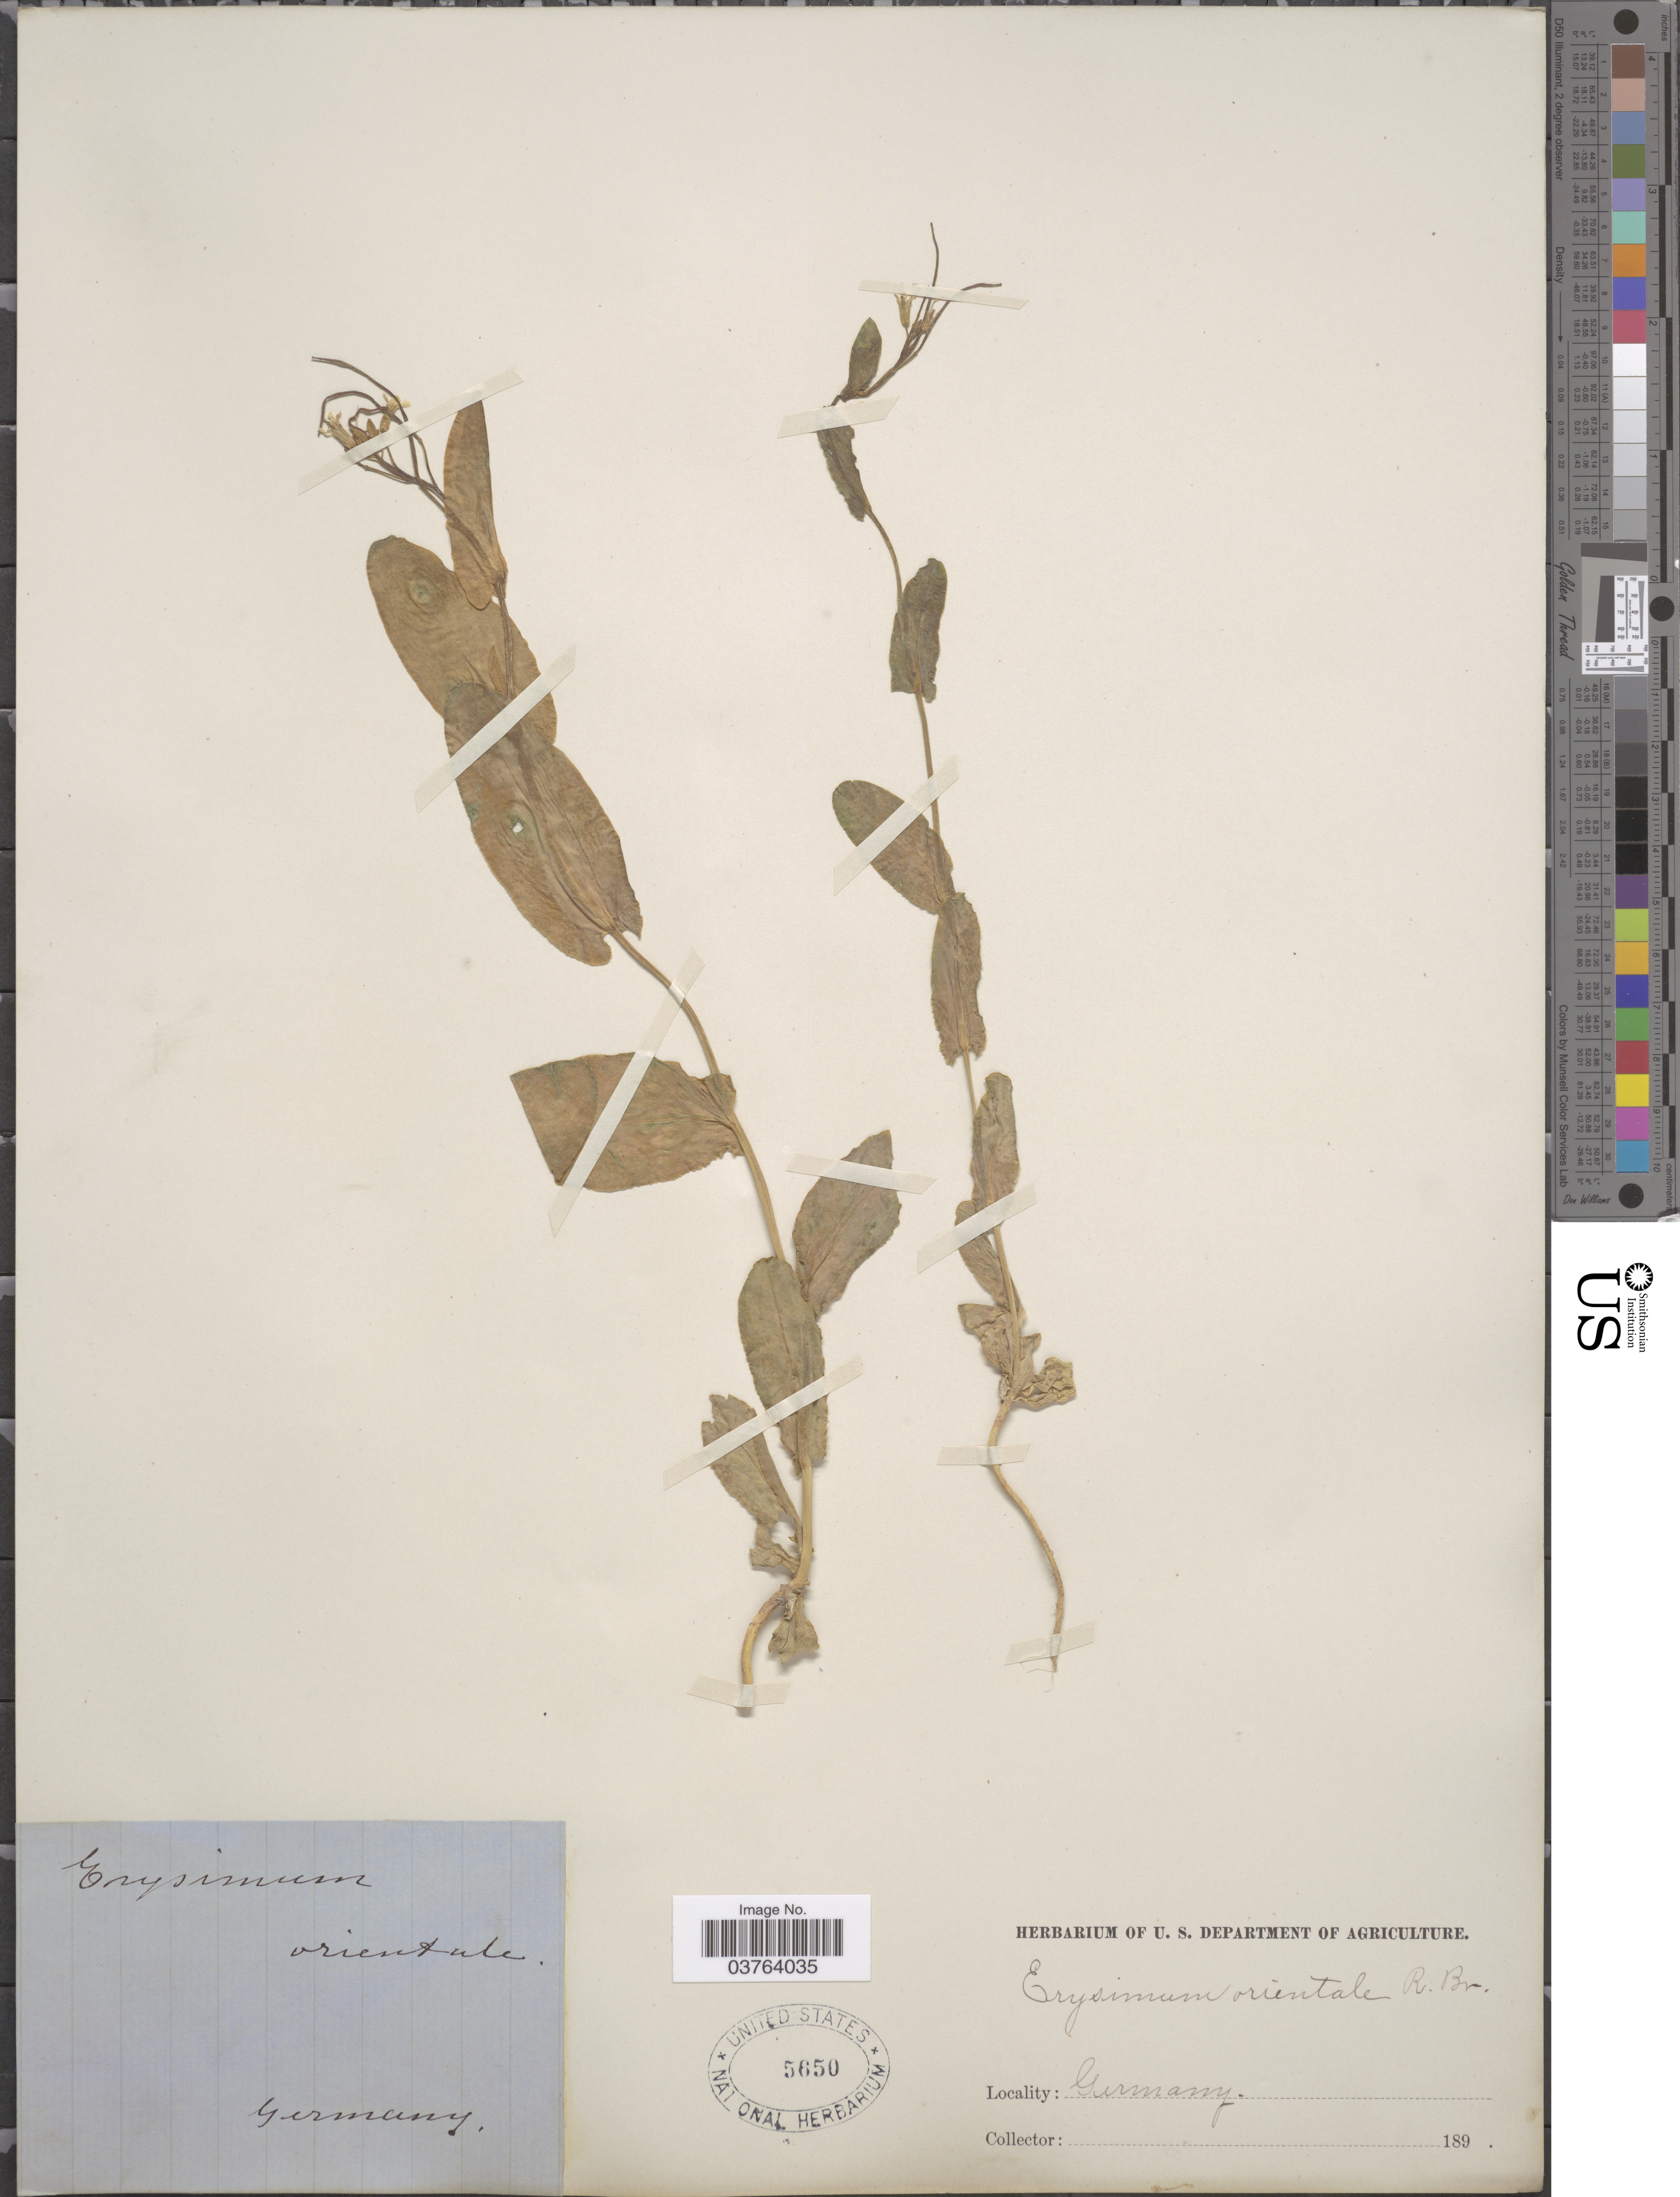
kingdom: Plantae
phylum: Tracheophyta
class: Magnoliopsida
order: Brassicales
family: Brassicaceae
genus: Conringia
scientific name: Conringia orientalis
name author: (L.) C. Presl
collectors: Facchini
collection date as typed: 189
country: Germany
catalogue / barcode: US 5650